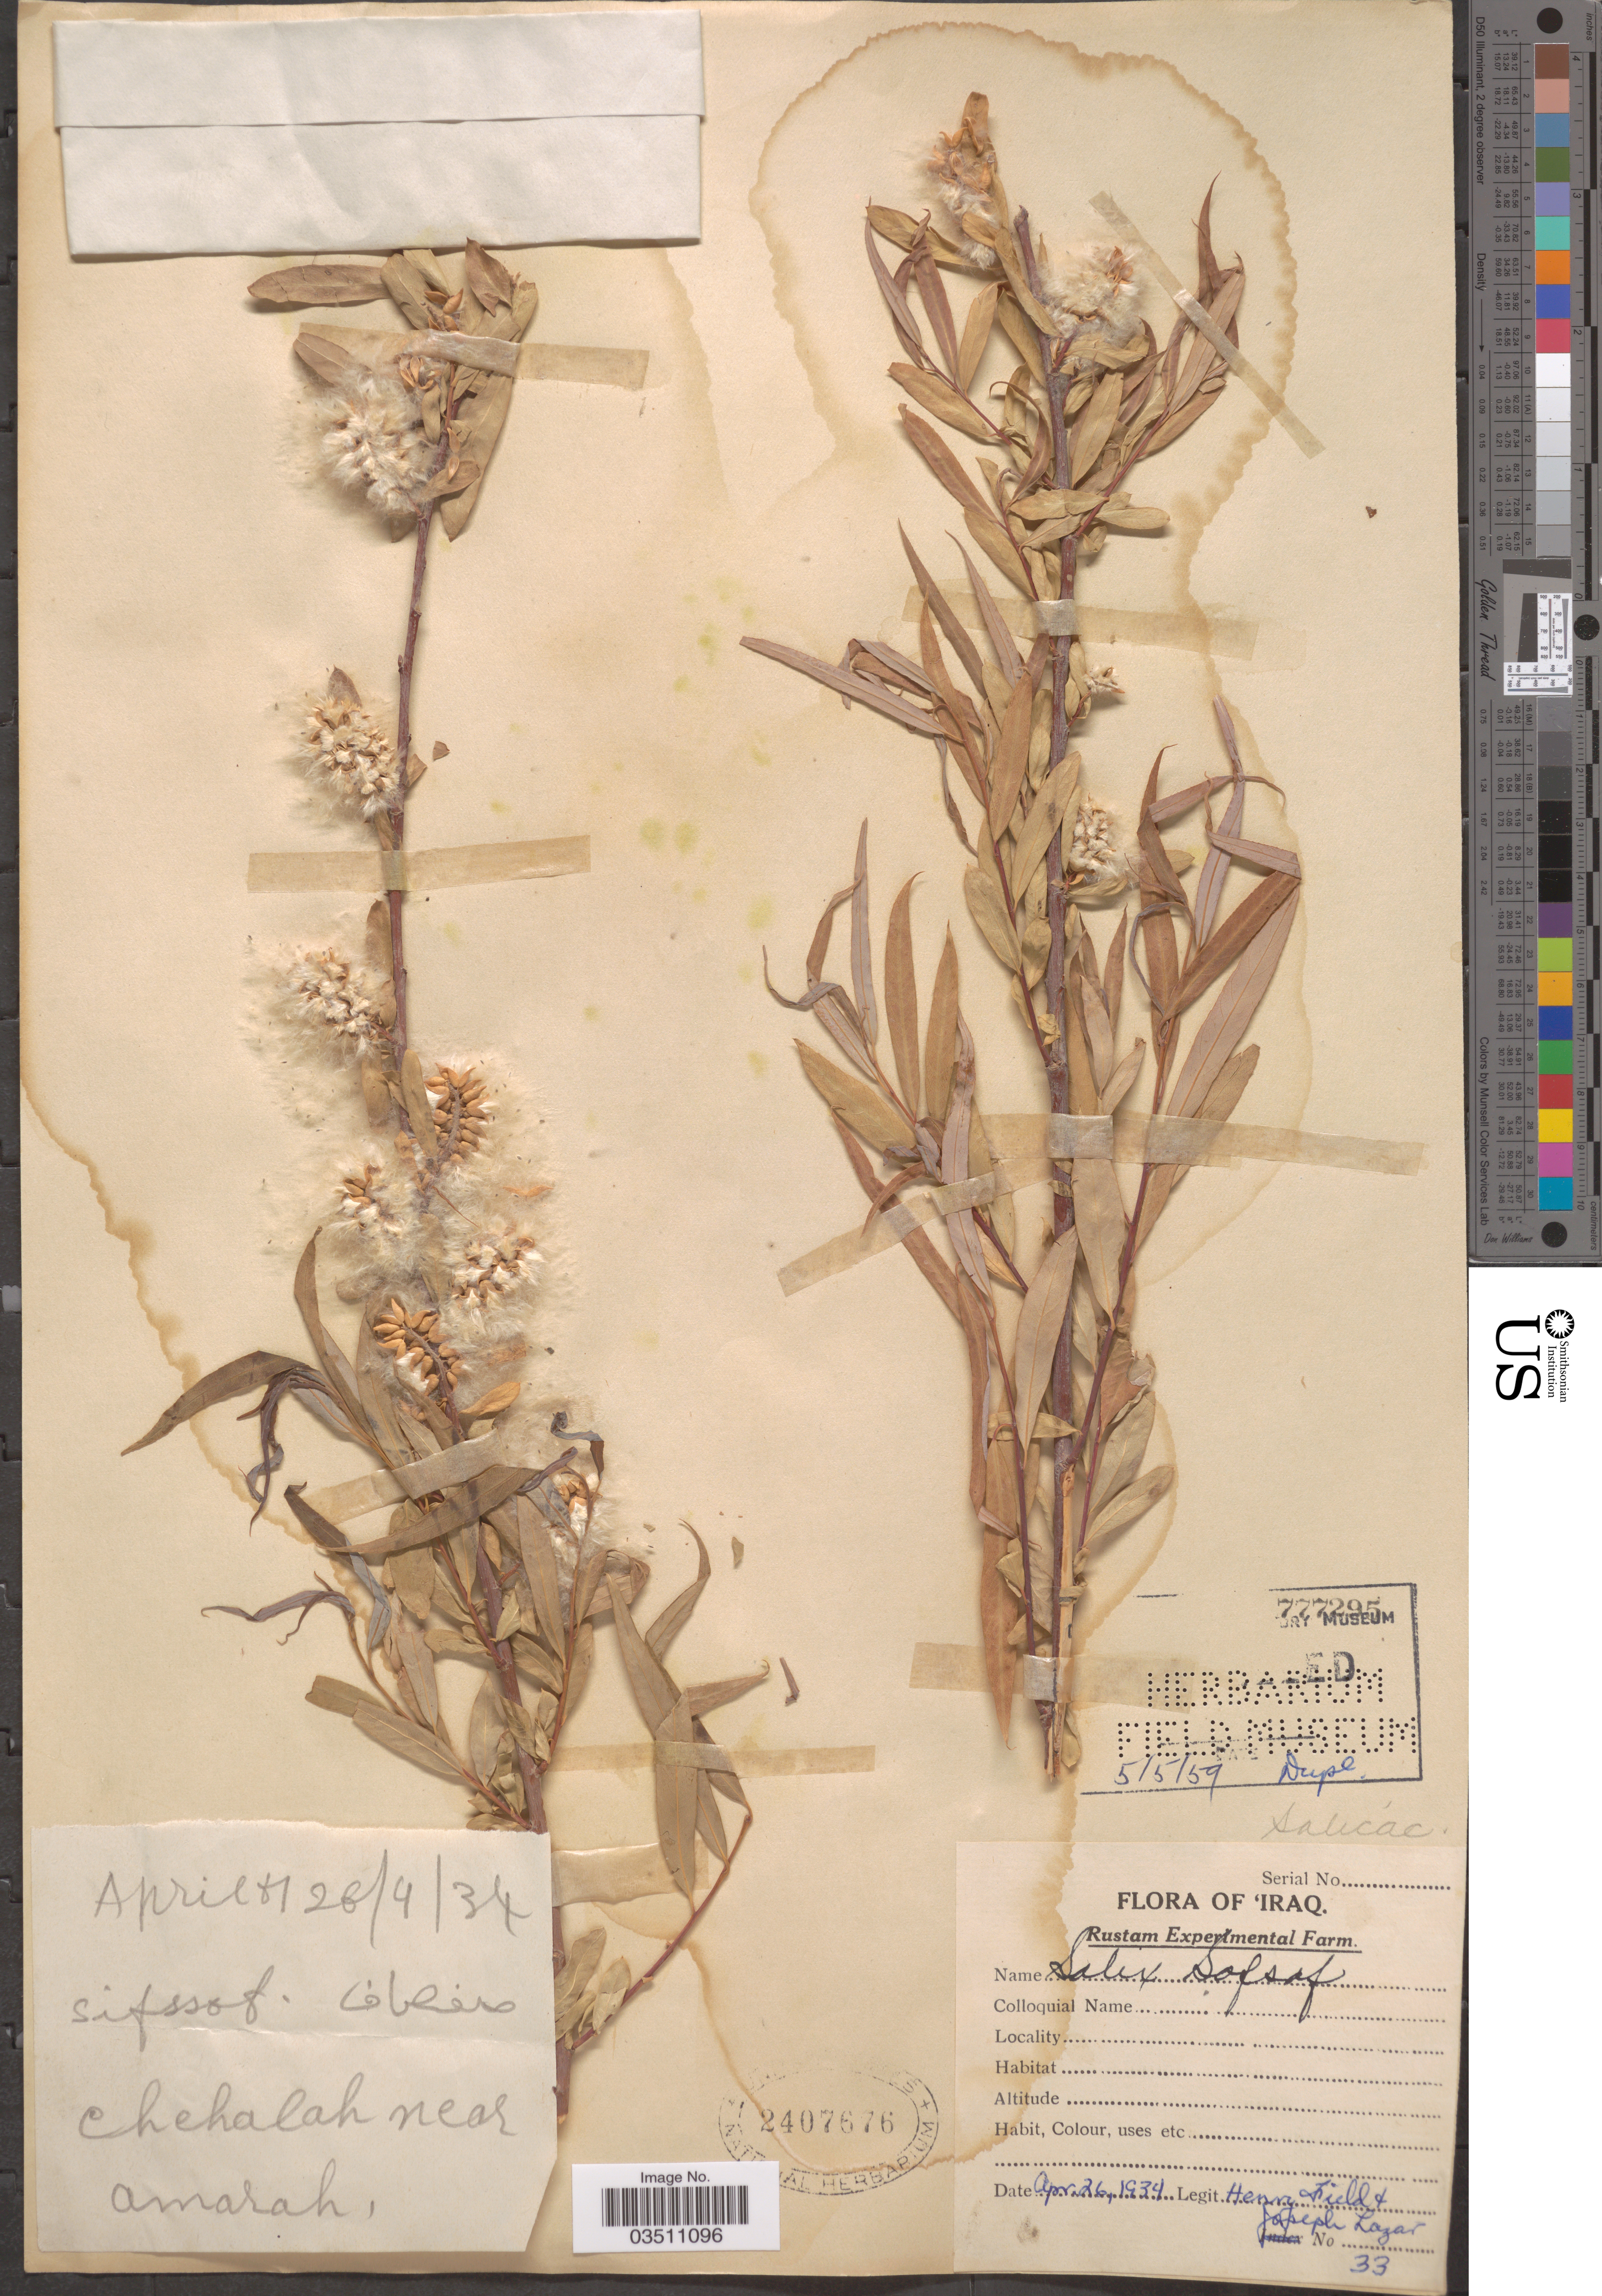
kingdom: Plantae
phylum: Tracheophyta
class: Magnoliopsida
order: Malpighiales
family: Salicaceae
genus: Salix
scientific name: Salix safsaf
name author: Forssk.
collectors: H. Field & J. Lazar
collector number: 33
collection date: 1934-04-26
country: Iraq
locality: Chehalah near amarah [unsure placement]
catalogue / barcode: US 2407676